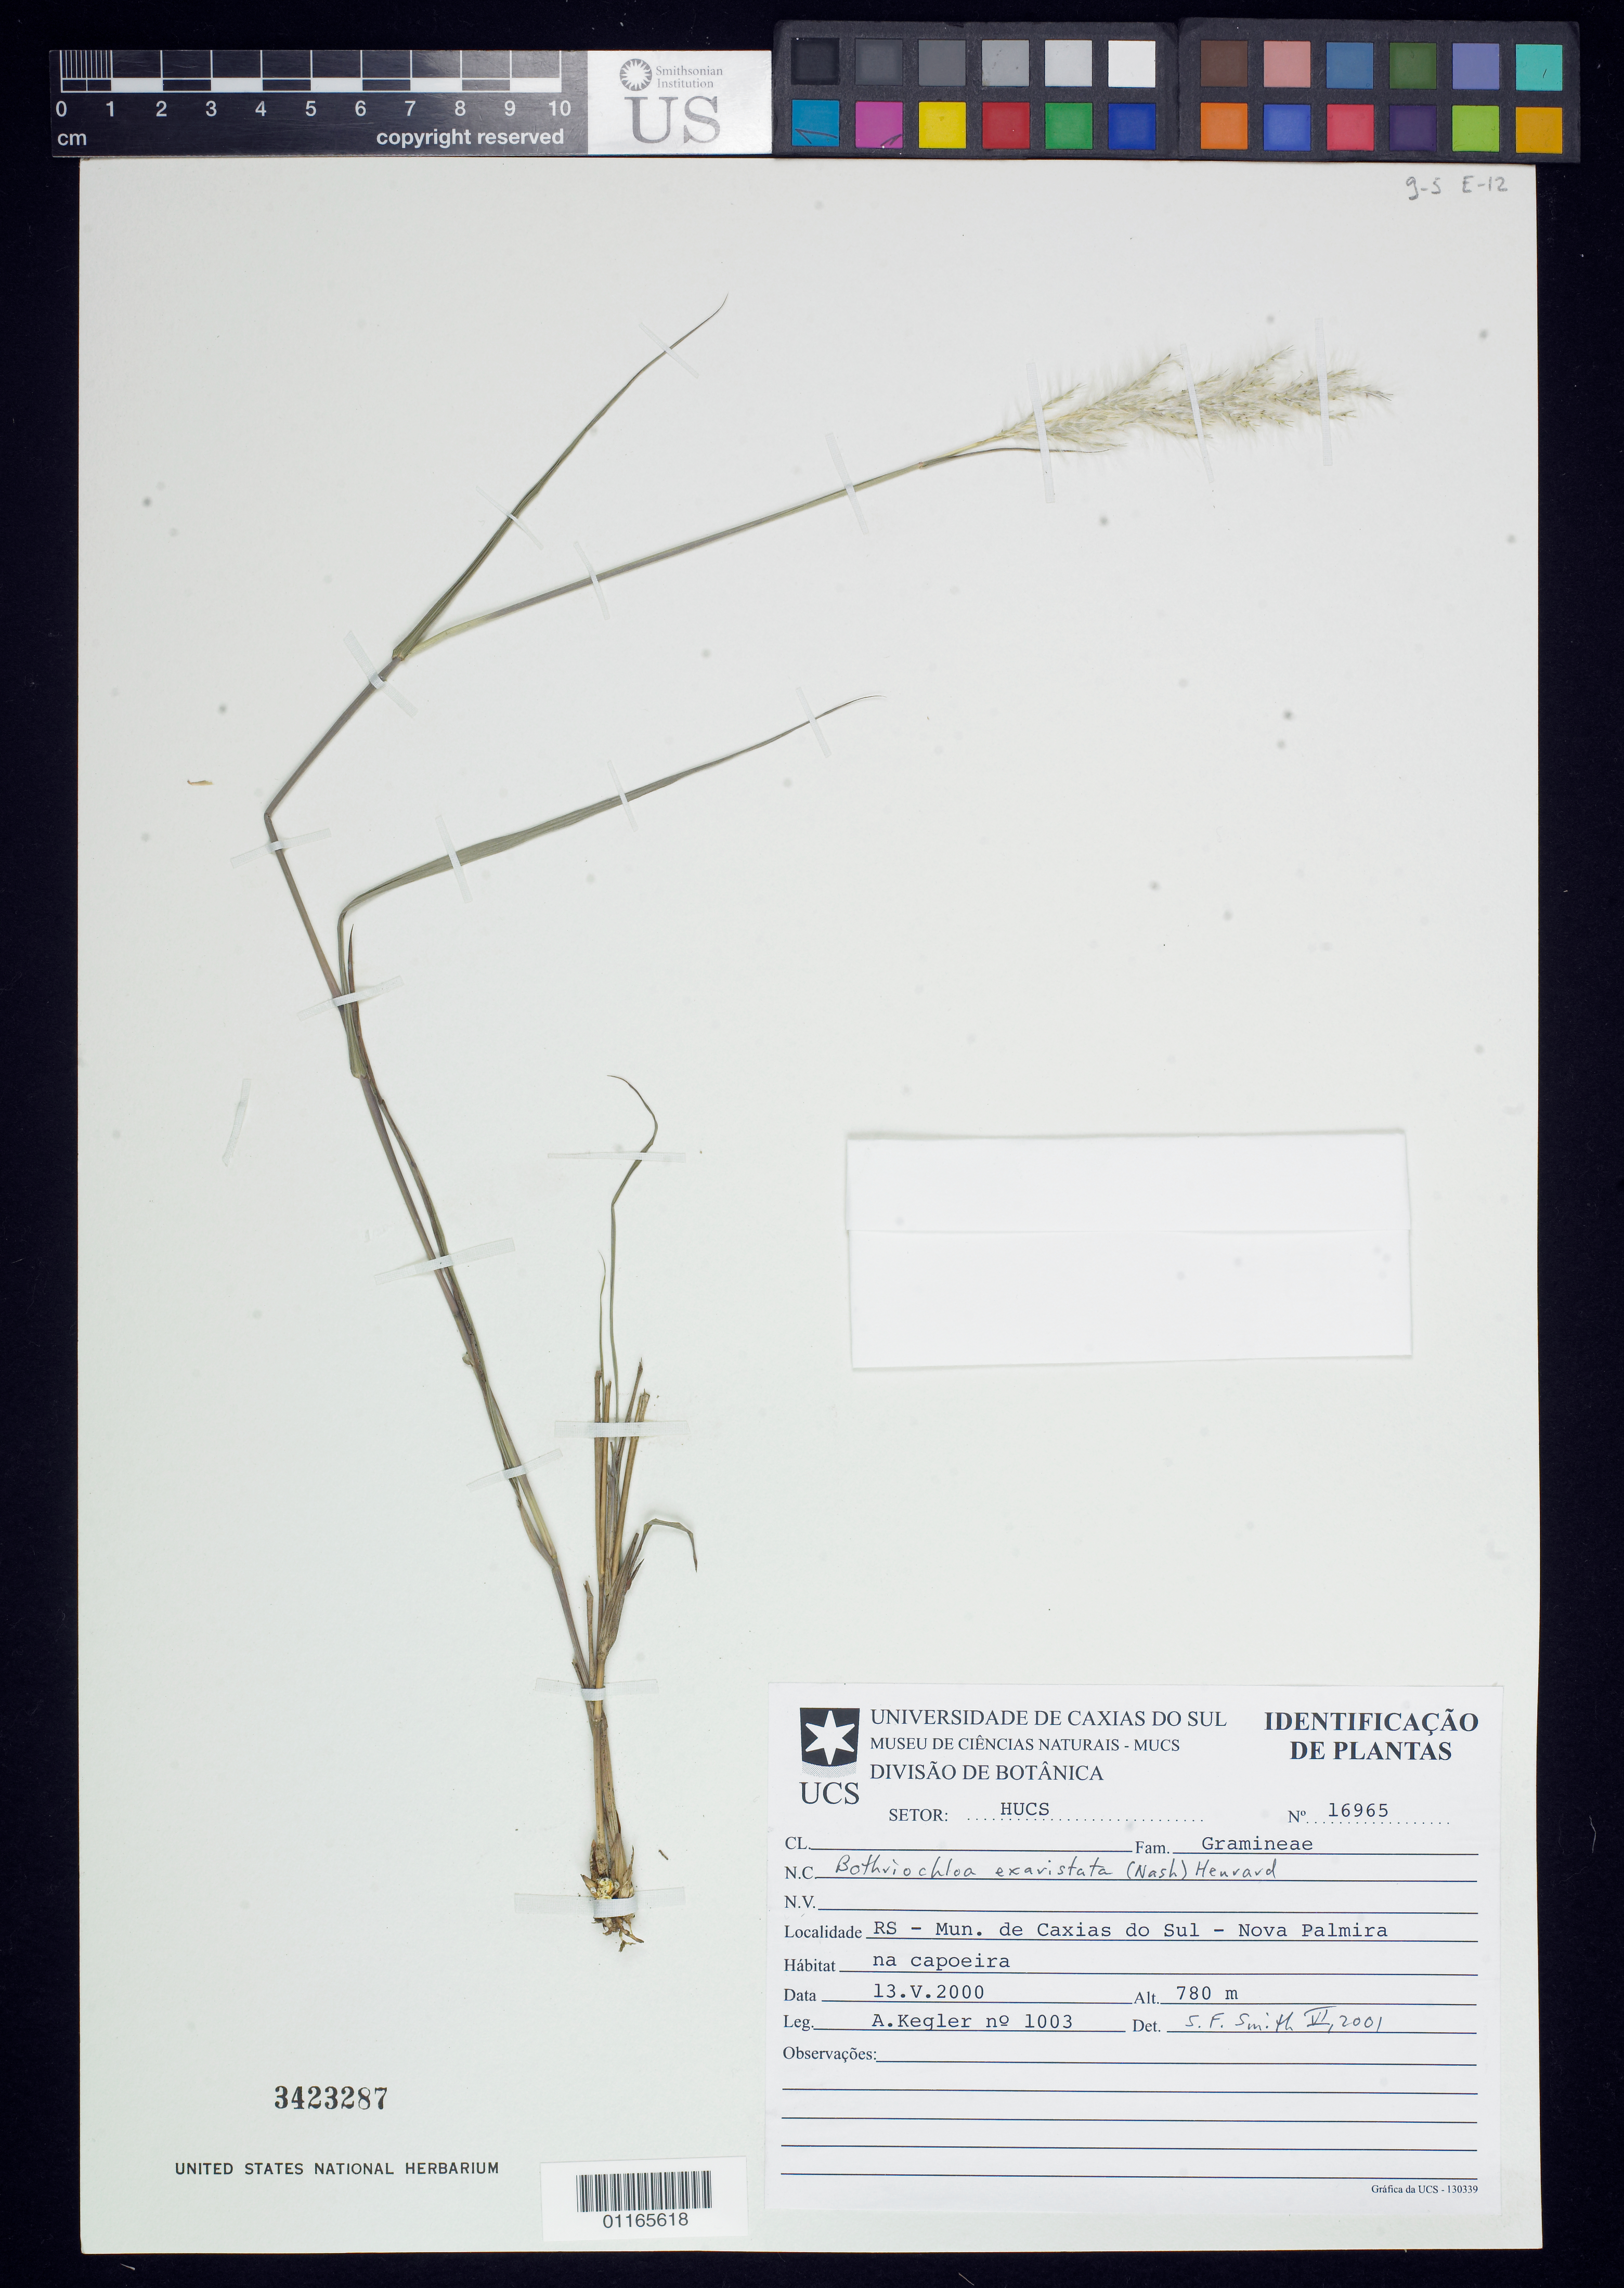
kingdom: Plantae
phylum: Tracheophyta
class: Liliopsida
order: Poales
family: Poaceae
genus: Bothriochloa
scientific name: Bothriochloa exaristata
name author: (Nash) Henr.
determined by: Smith, Stephen F., (US), NMNH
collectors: A. Kegler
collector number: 1003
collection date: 2000-05-13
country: Brazil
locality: RS - Mun. de Caxias do Sul - Nova Palmira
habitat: na capoeira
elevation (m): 780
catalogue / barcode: US 3423287